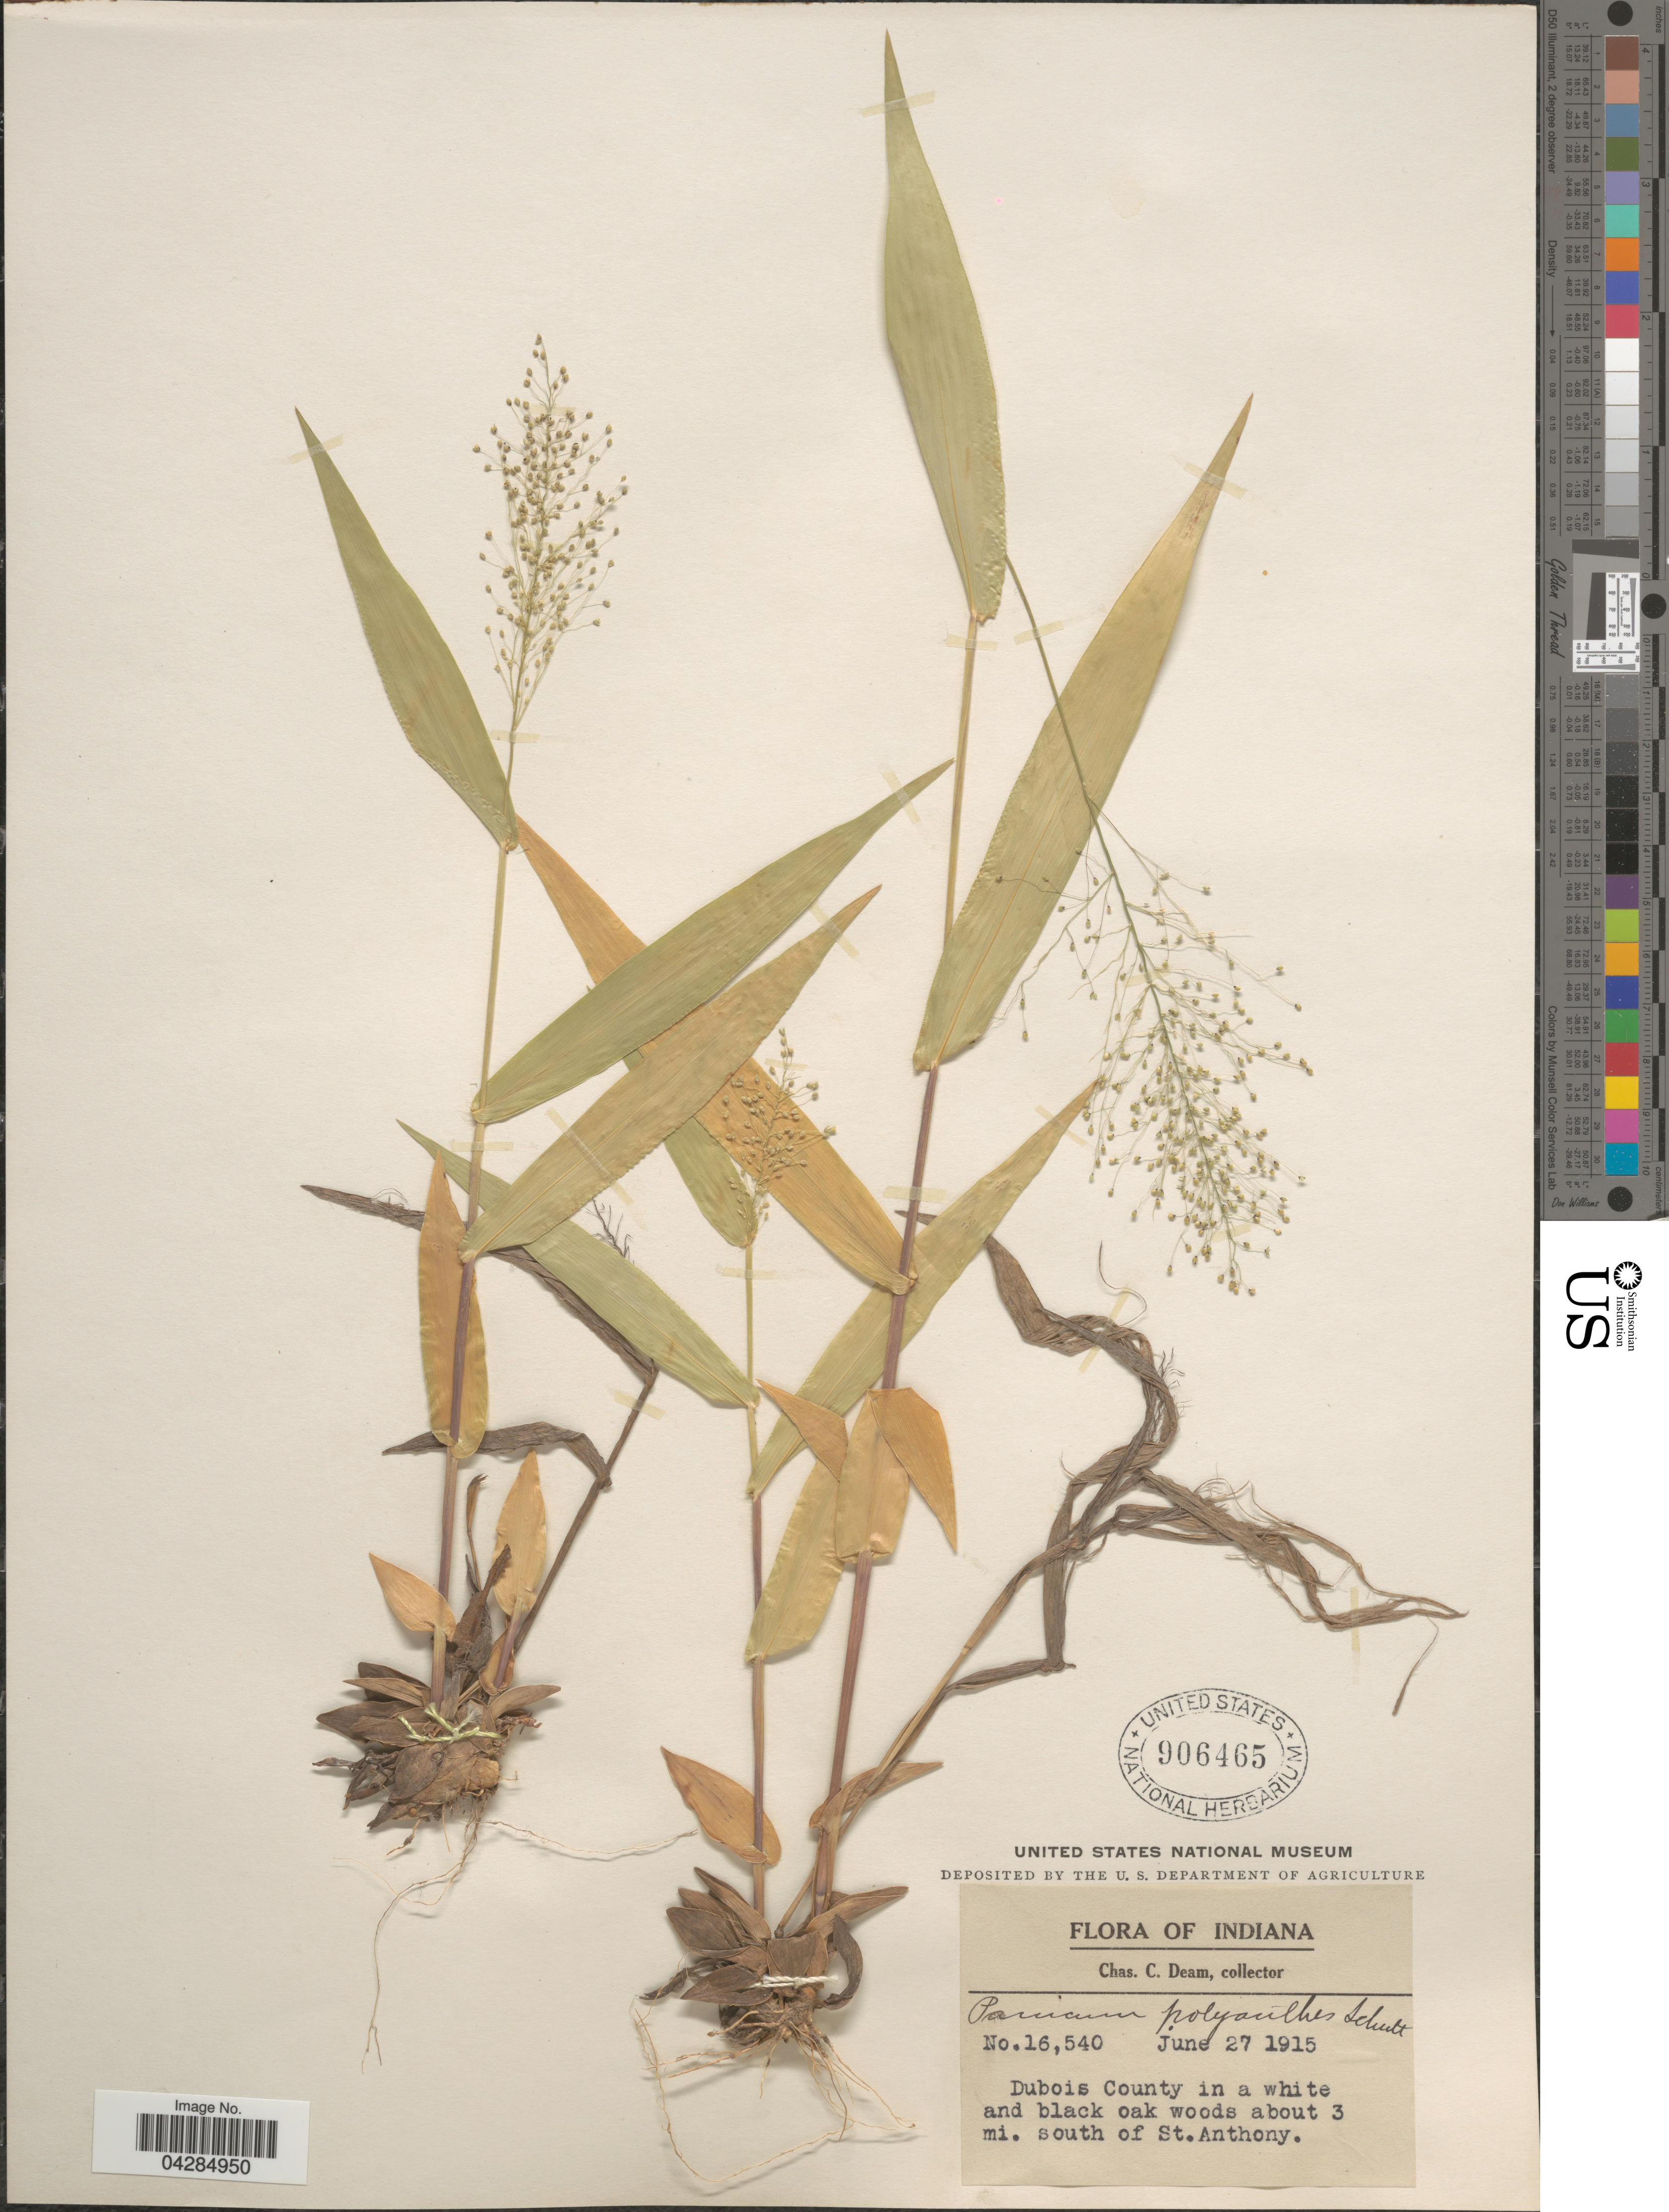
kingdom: Plantae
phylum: Tracheophyta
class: Liliopsida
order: Poales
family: Poaceae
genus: Dichanthelium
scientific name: Dichanthelium portoricense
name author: (Desv. ex Ham.) B.F. Hansen & Wunderlin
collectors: C. C. Deam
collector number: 16540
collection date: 1915-06-27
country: United States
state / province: Indiana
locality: Dubois County in a white and black oak woods about 3 mi. south of St. Anthony.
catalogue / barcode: US 906465